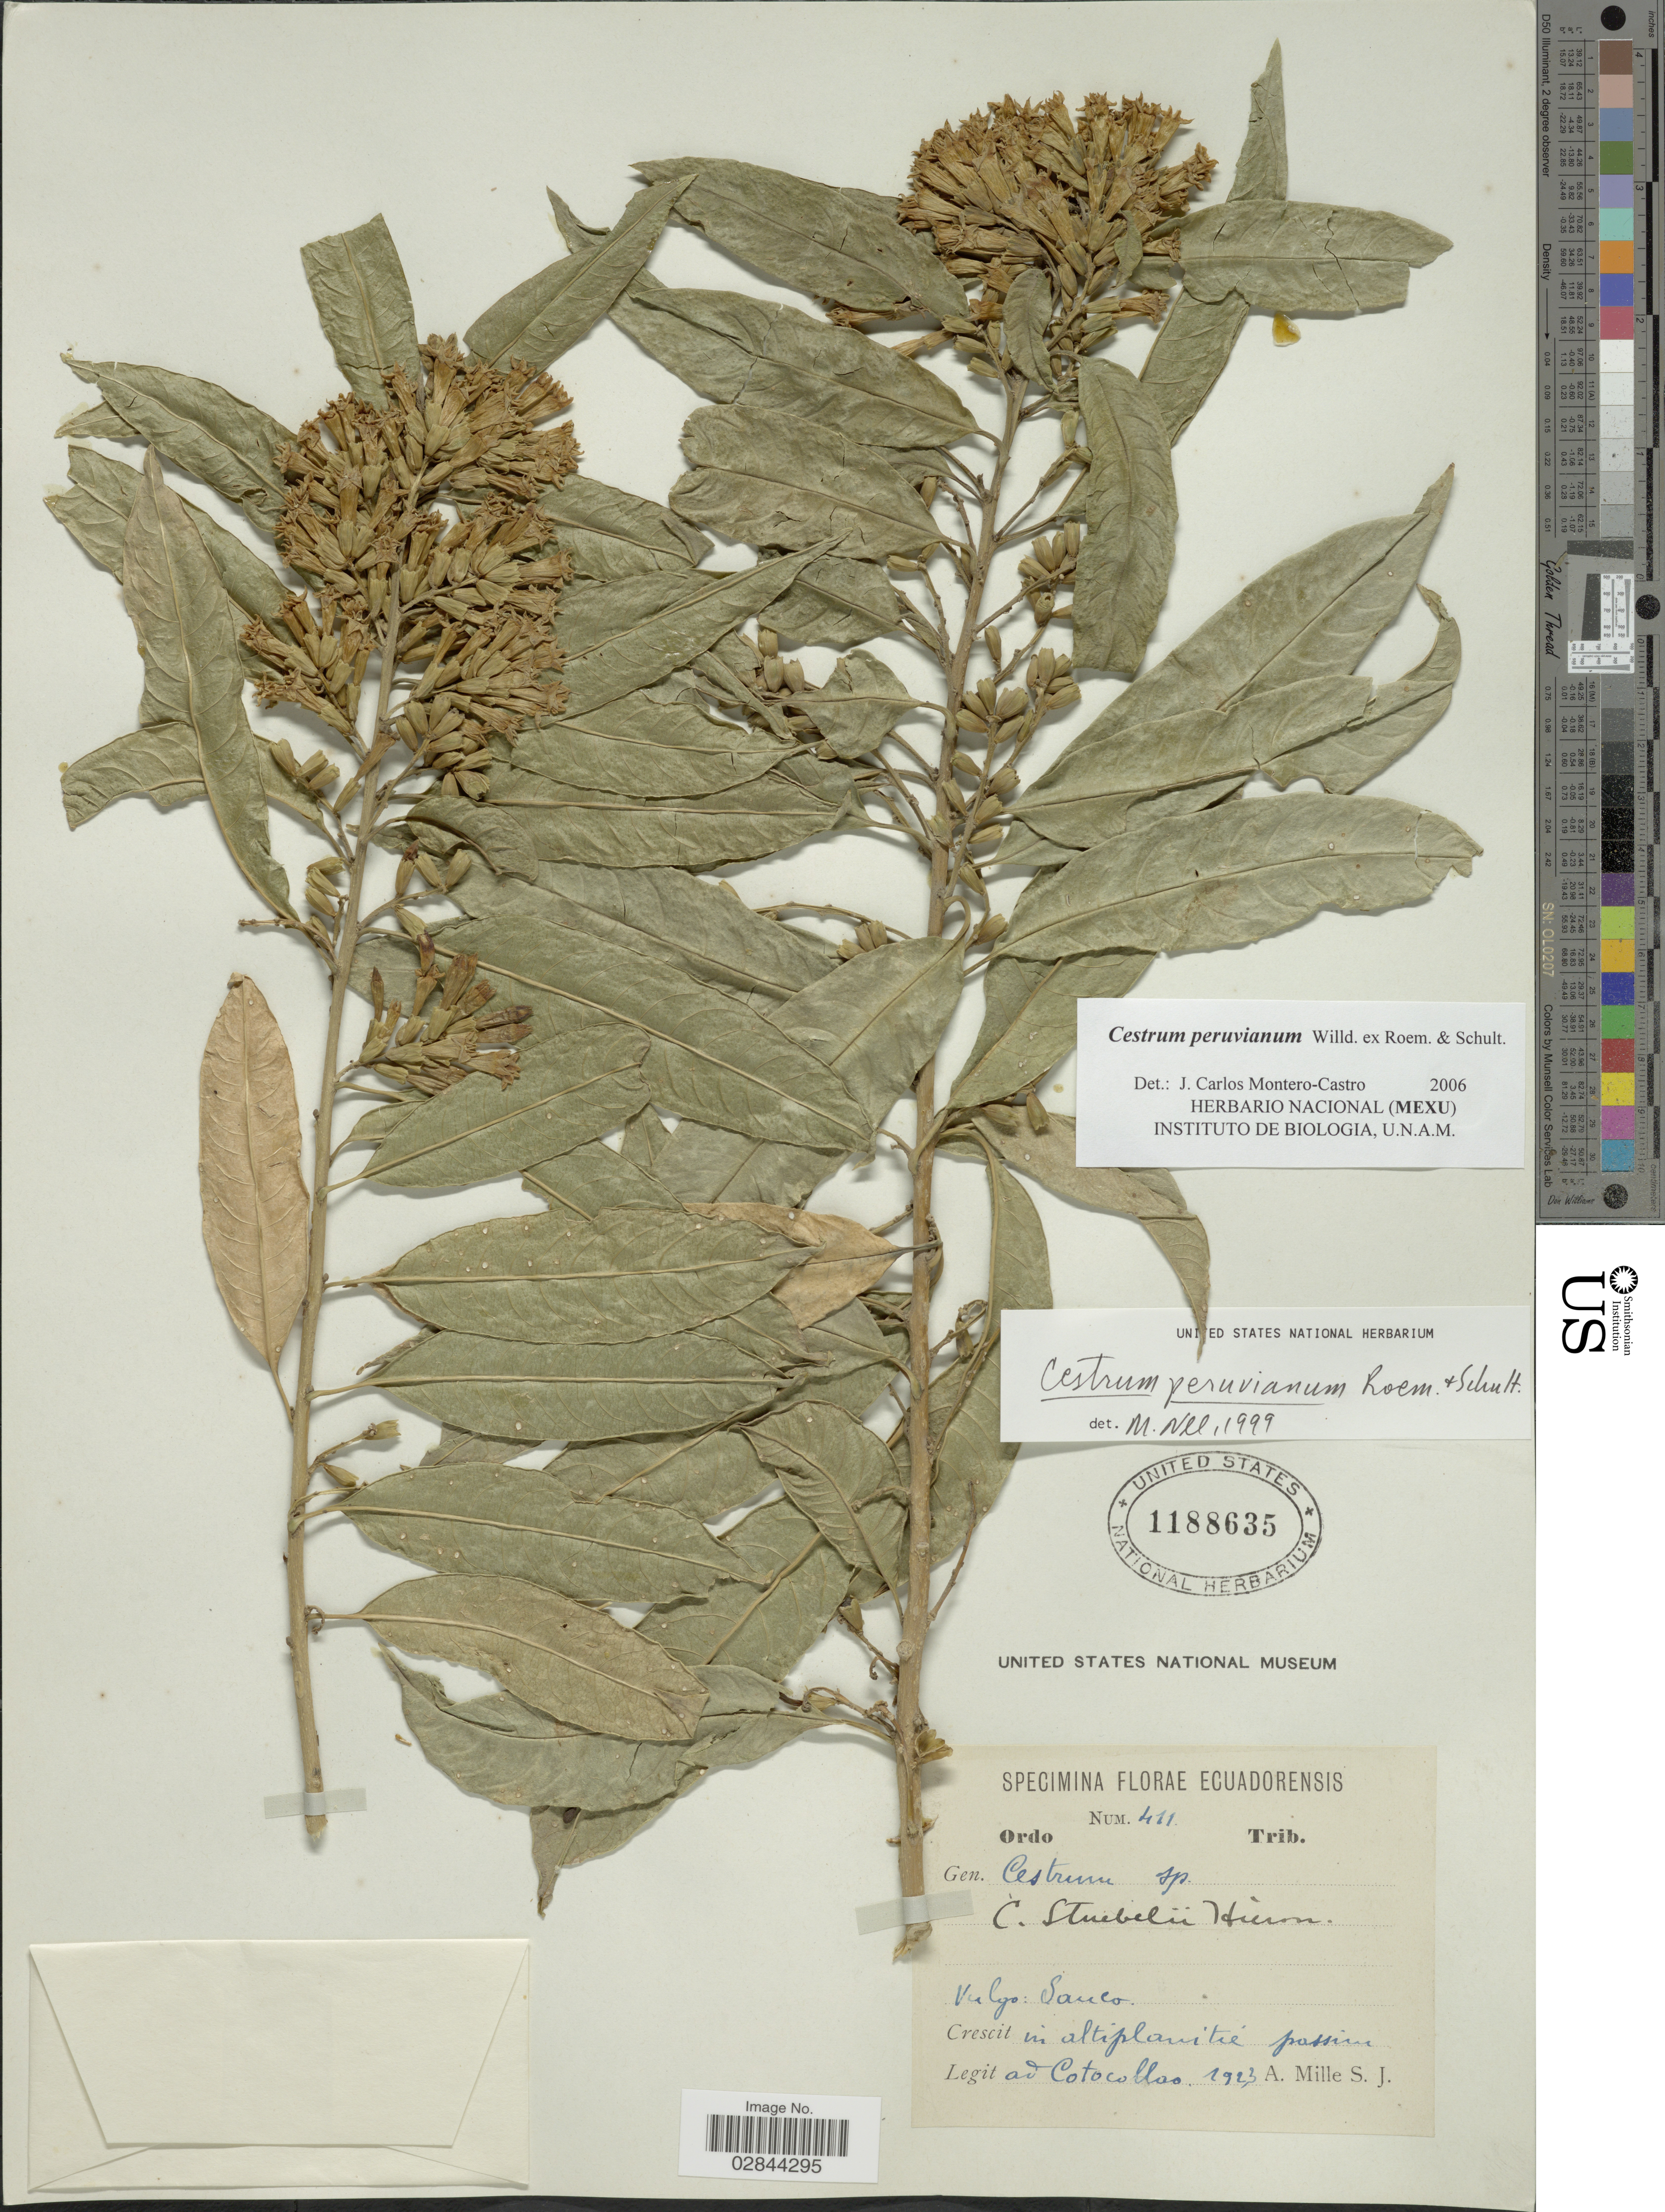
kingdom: Plantae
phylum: Tracheophyta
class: Magnoliopsida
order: Solanales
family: Solanaceae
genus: Cestrum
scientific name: Cestrum affine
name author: Kunth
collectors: A. Mille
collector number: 411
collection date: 1923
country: Ecuador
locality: Vulgo: Sanco, ad Cotocollas.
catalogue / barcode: US 1188635